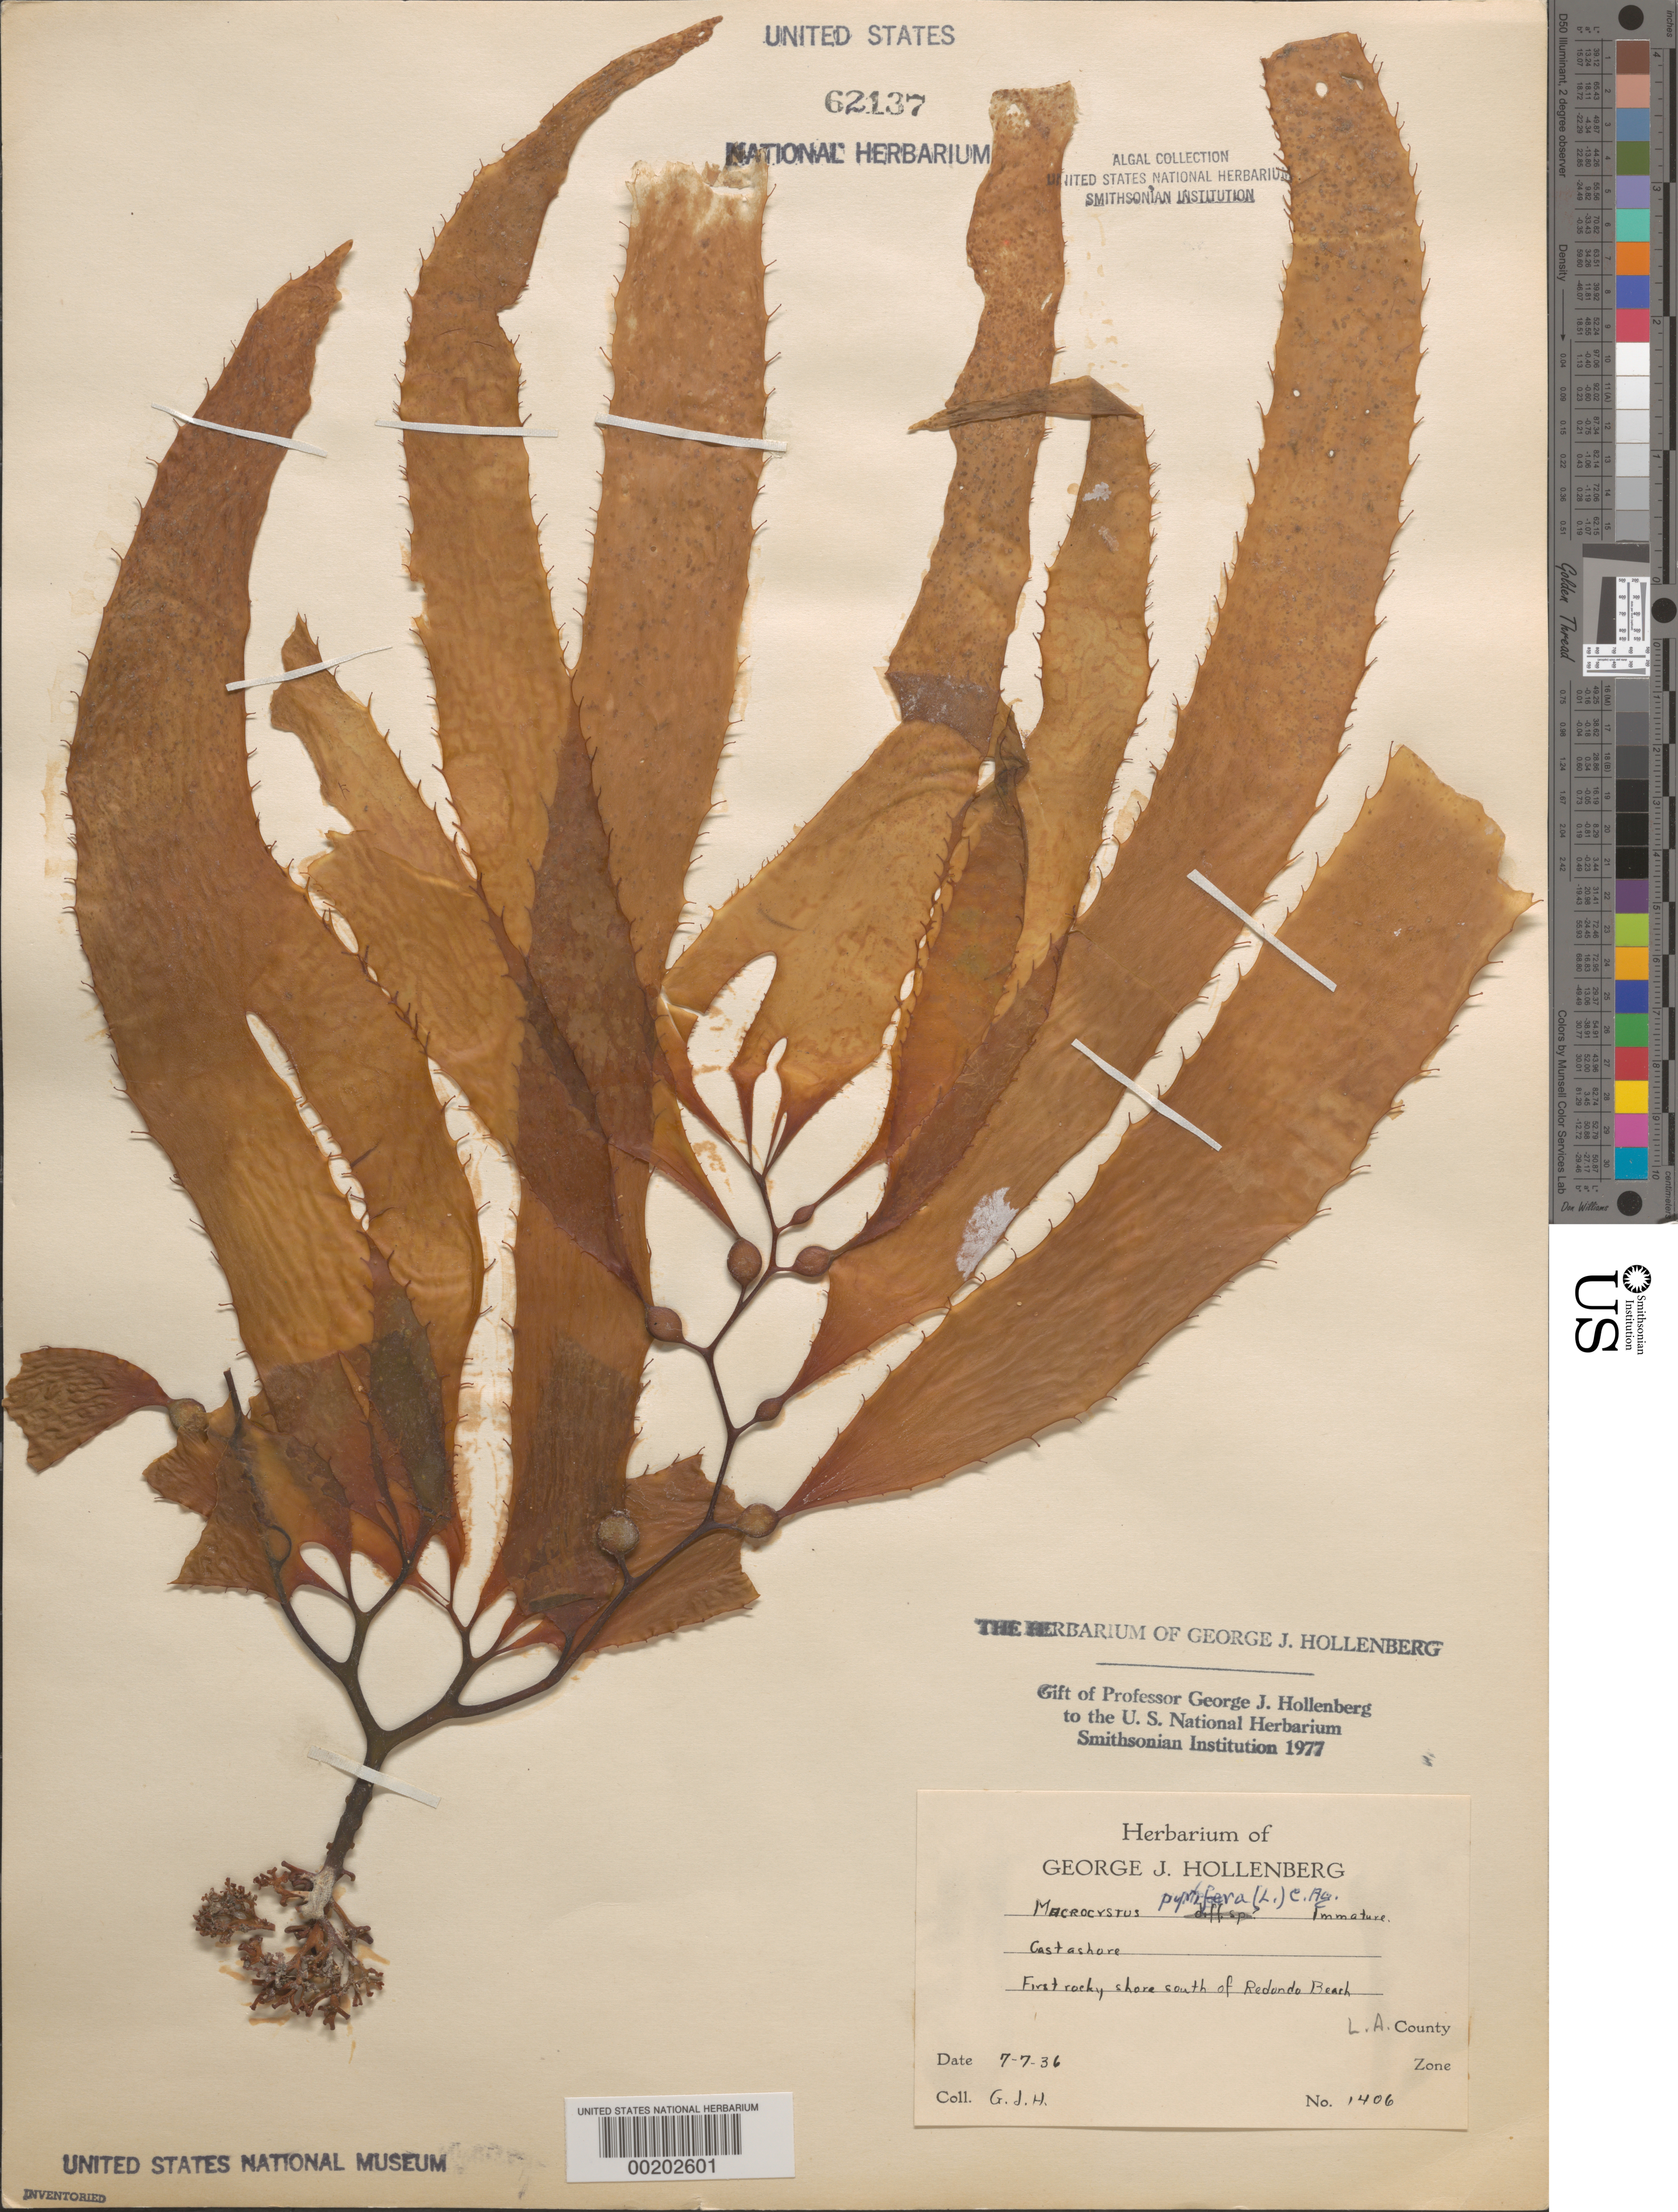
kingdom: Chromista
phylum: Ochrophyta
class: Phaeophyceae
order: Laminariales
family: Laminariaceae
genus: Macrocystis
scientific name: Macrocystis pyrifera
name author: (L.) C. Agardh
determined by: Hollenberg, George J.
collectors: G. Hollenberg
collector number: GJH 1406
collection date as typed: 07 Jul 1936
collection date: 1936-07-07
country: United States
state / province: California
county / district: Los Angeles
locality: Rocky shore south of Redondo Beach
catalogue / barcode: US 62137